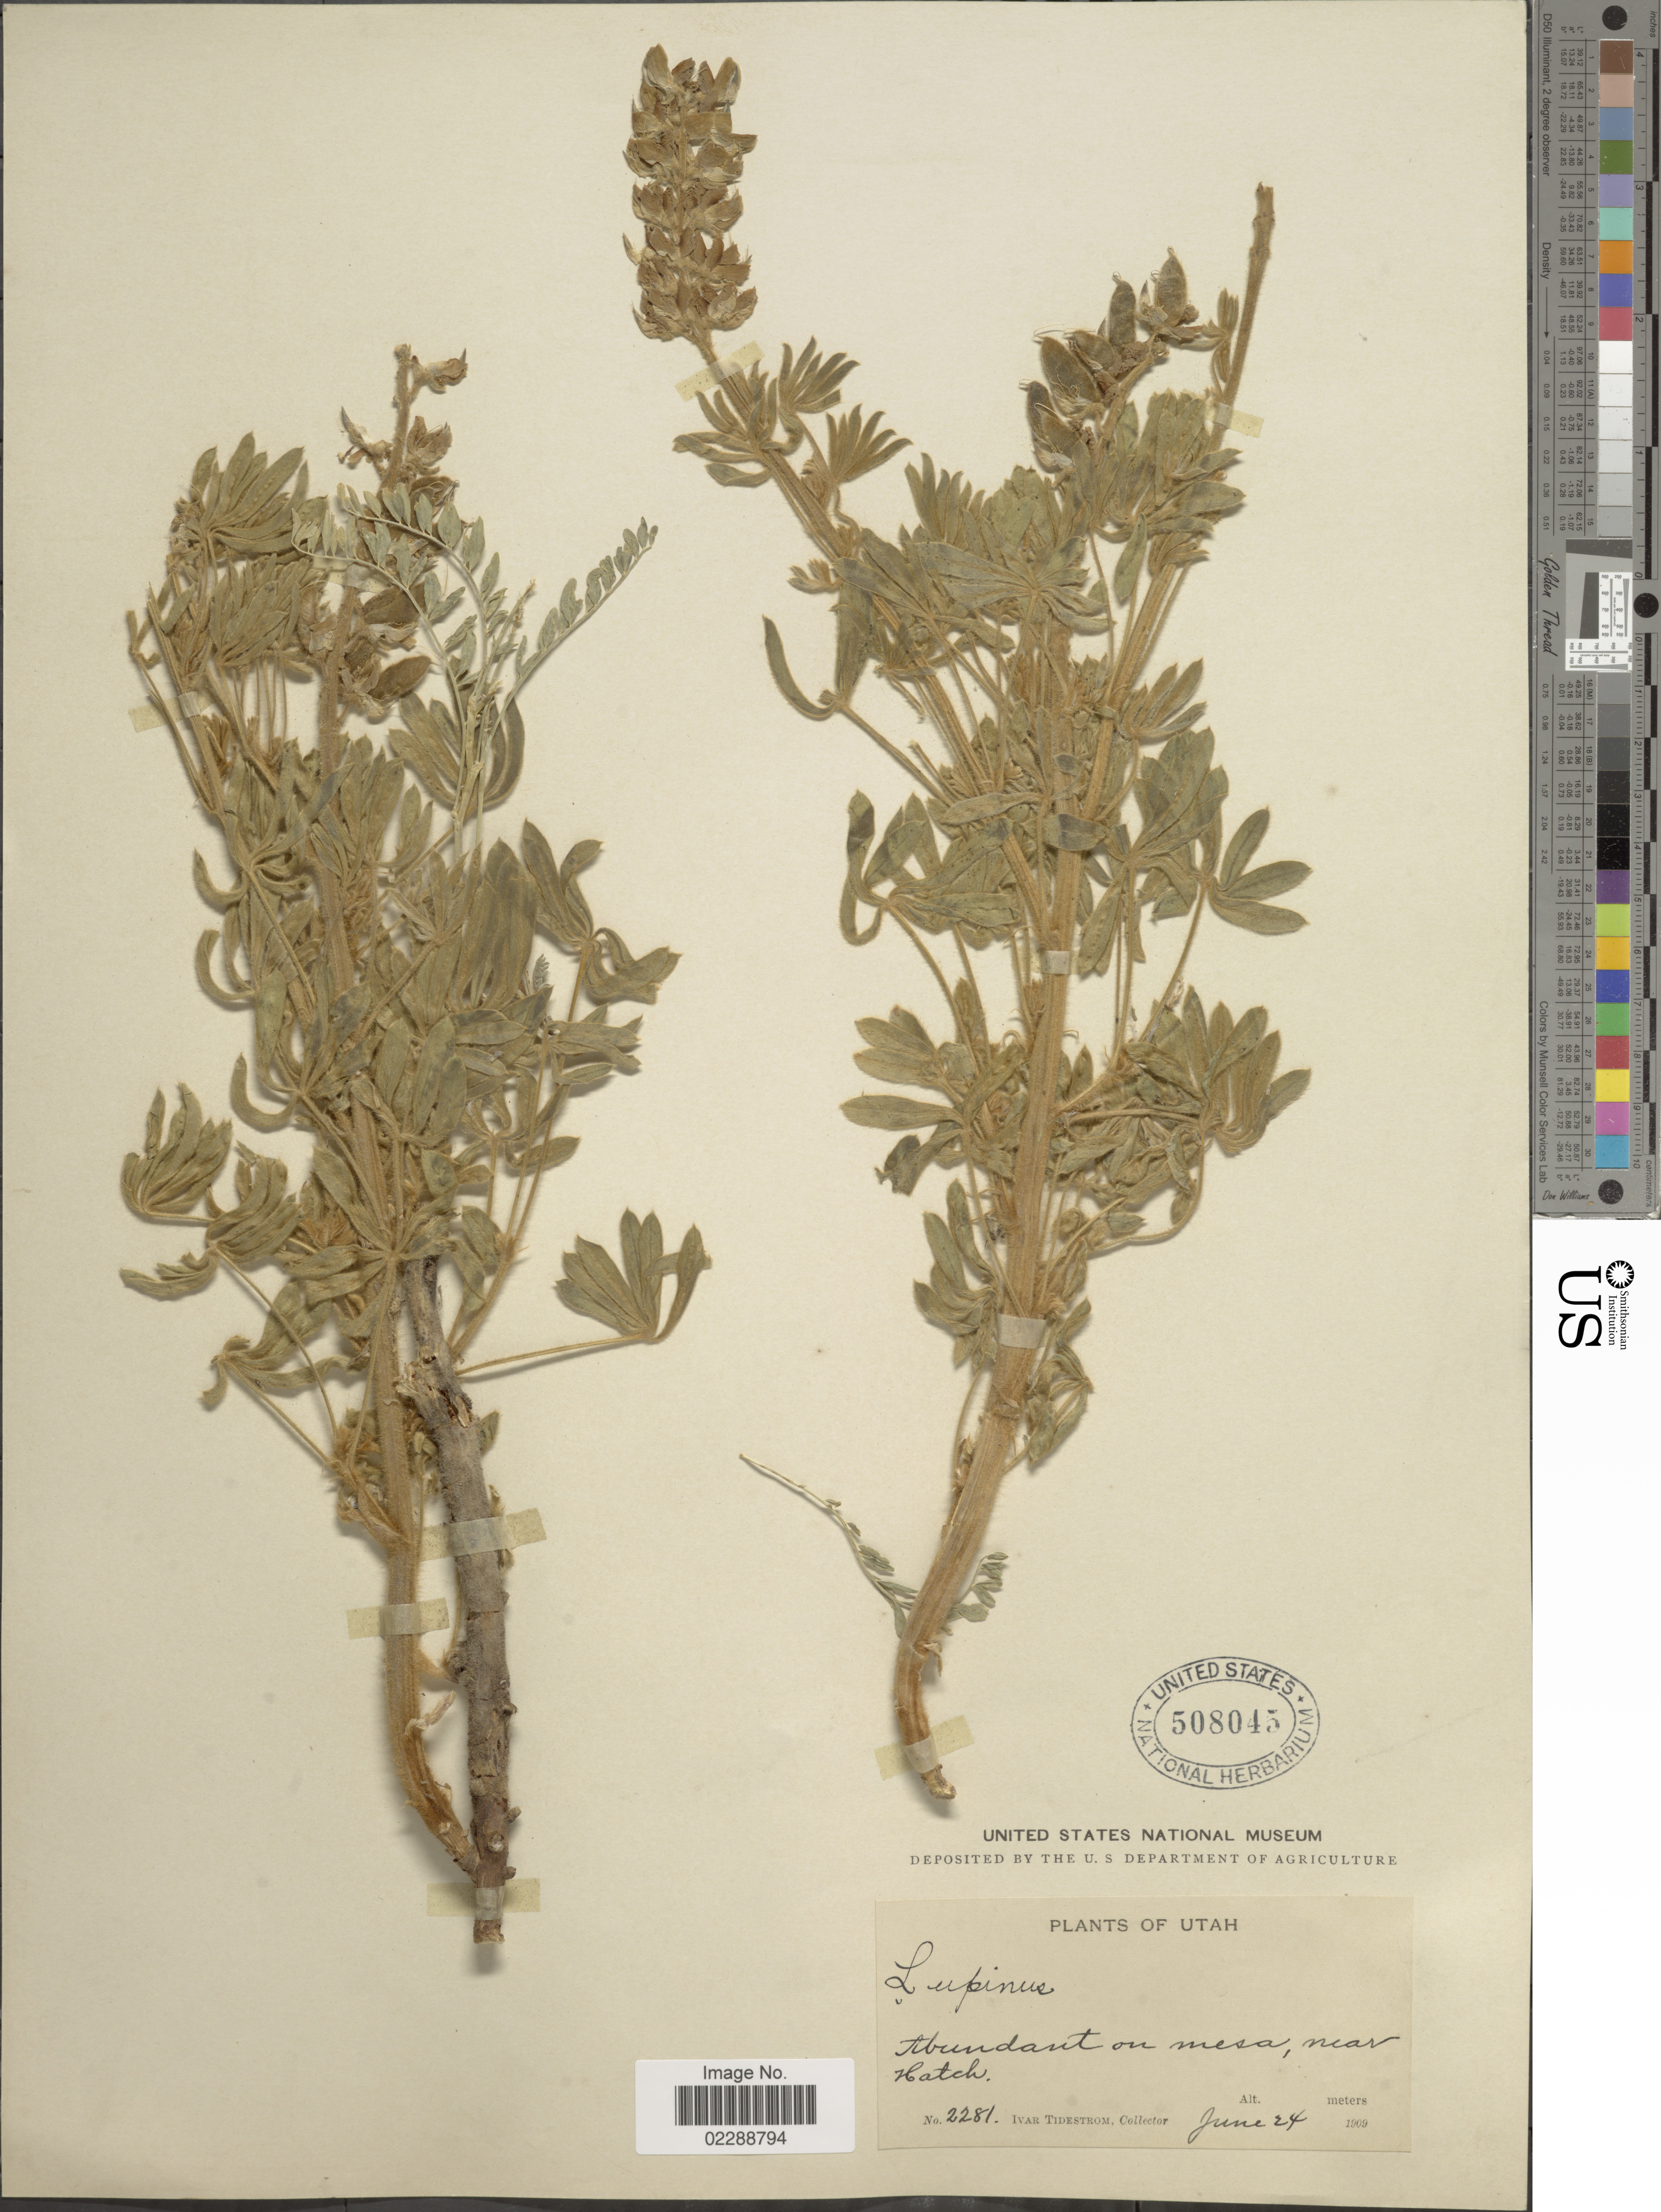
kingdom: Plantae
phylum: Tracheophyta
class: Magnoliopsida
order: Fabales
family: Fabaceae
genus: Lupinus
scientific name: Lupinus sp.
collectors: I. F. Tidestrom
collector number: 2281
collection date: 1909-06-24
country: United States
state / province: Utah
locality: Abundant on mesa, near Hatch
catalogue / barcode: US 508045